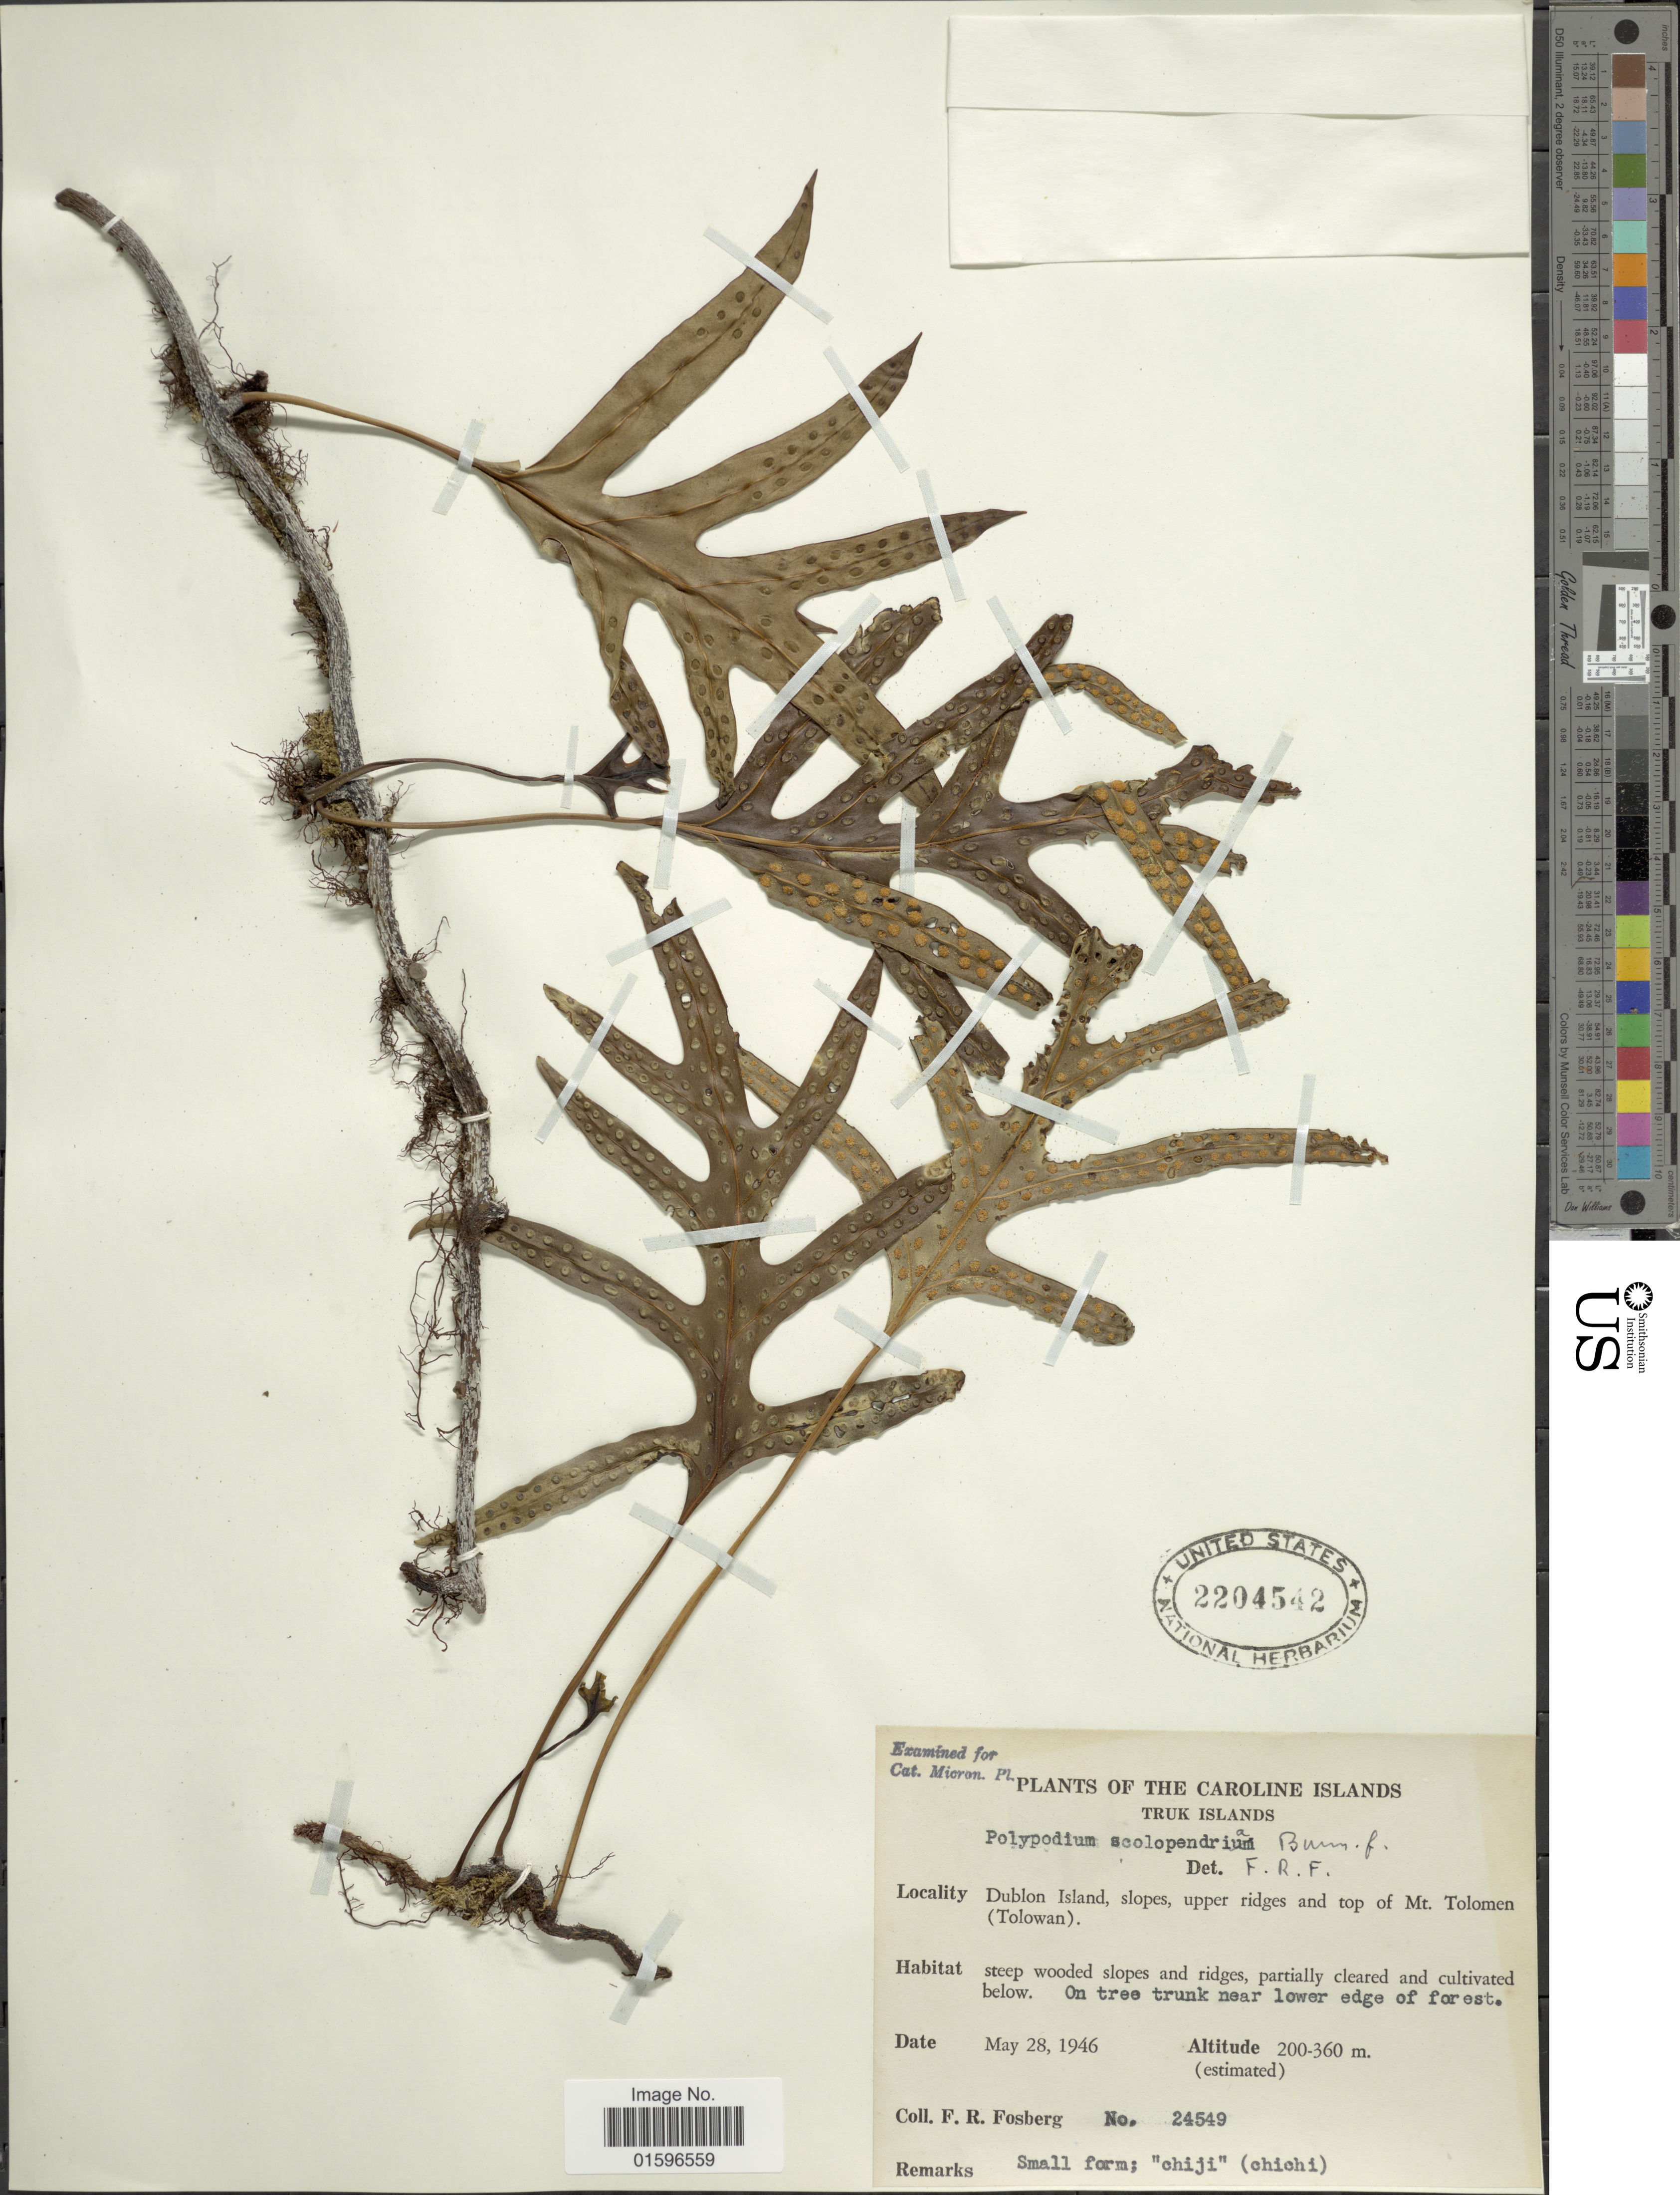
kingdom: Plantae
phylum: Tracheophyta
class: Polypodiopsida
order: Polypodiales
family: Polypodiaceae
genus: Polypodium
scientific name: Polypodium scolopendria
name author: Burm. f.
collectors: F. R. Fosberg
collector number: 24549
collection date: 1946-05-28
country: Micronesia, Federated States of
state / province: Truk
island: Dublon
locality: Carolines Islands, Truk Islands, Dublon Island, slopes upper ridges and top of Mt. Tolomen (Tolowan)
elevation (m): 200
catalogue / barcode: US 2204542